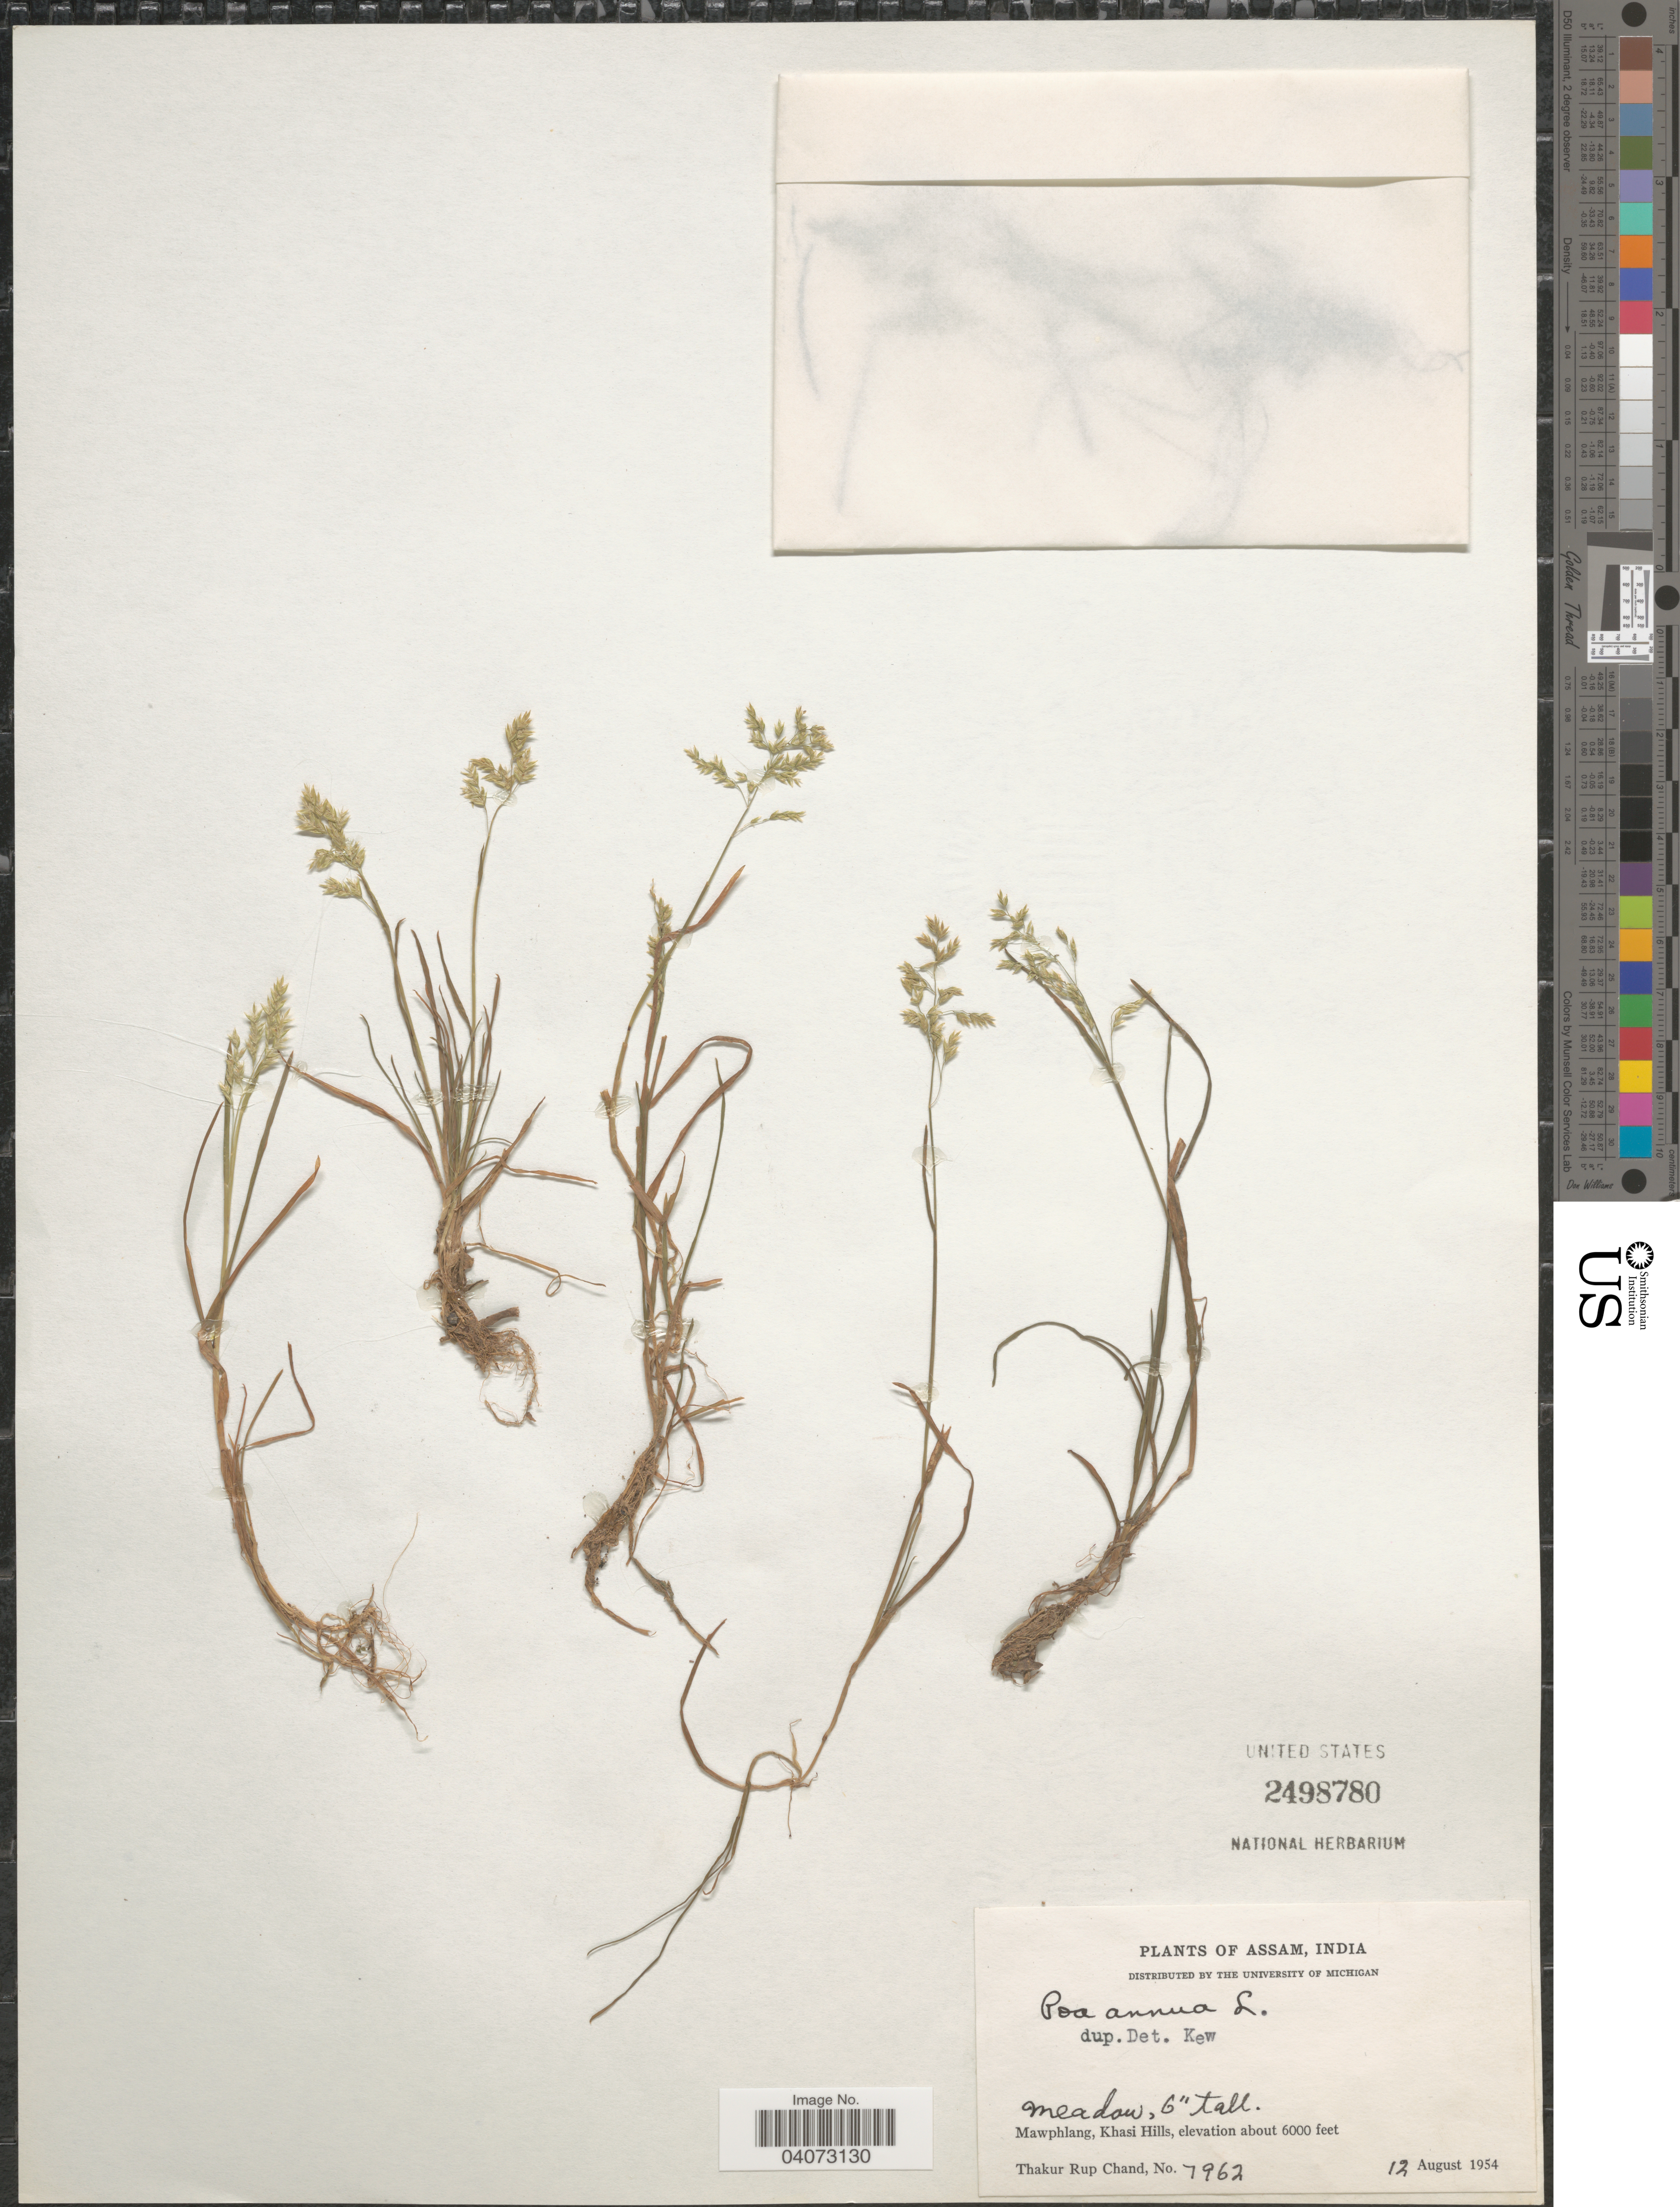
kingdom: Plantae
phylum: Tracheophyta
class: Liliopsida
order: Poales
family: Poaceae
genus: Poa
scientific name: Poa annua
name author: L.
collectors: T. R. Chand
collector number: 7962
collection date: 1954-08-12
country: India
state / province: Meghalaya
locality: Mawphlang, Khasi Hills.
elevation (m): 1829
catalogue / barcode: US 2498780